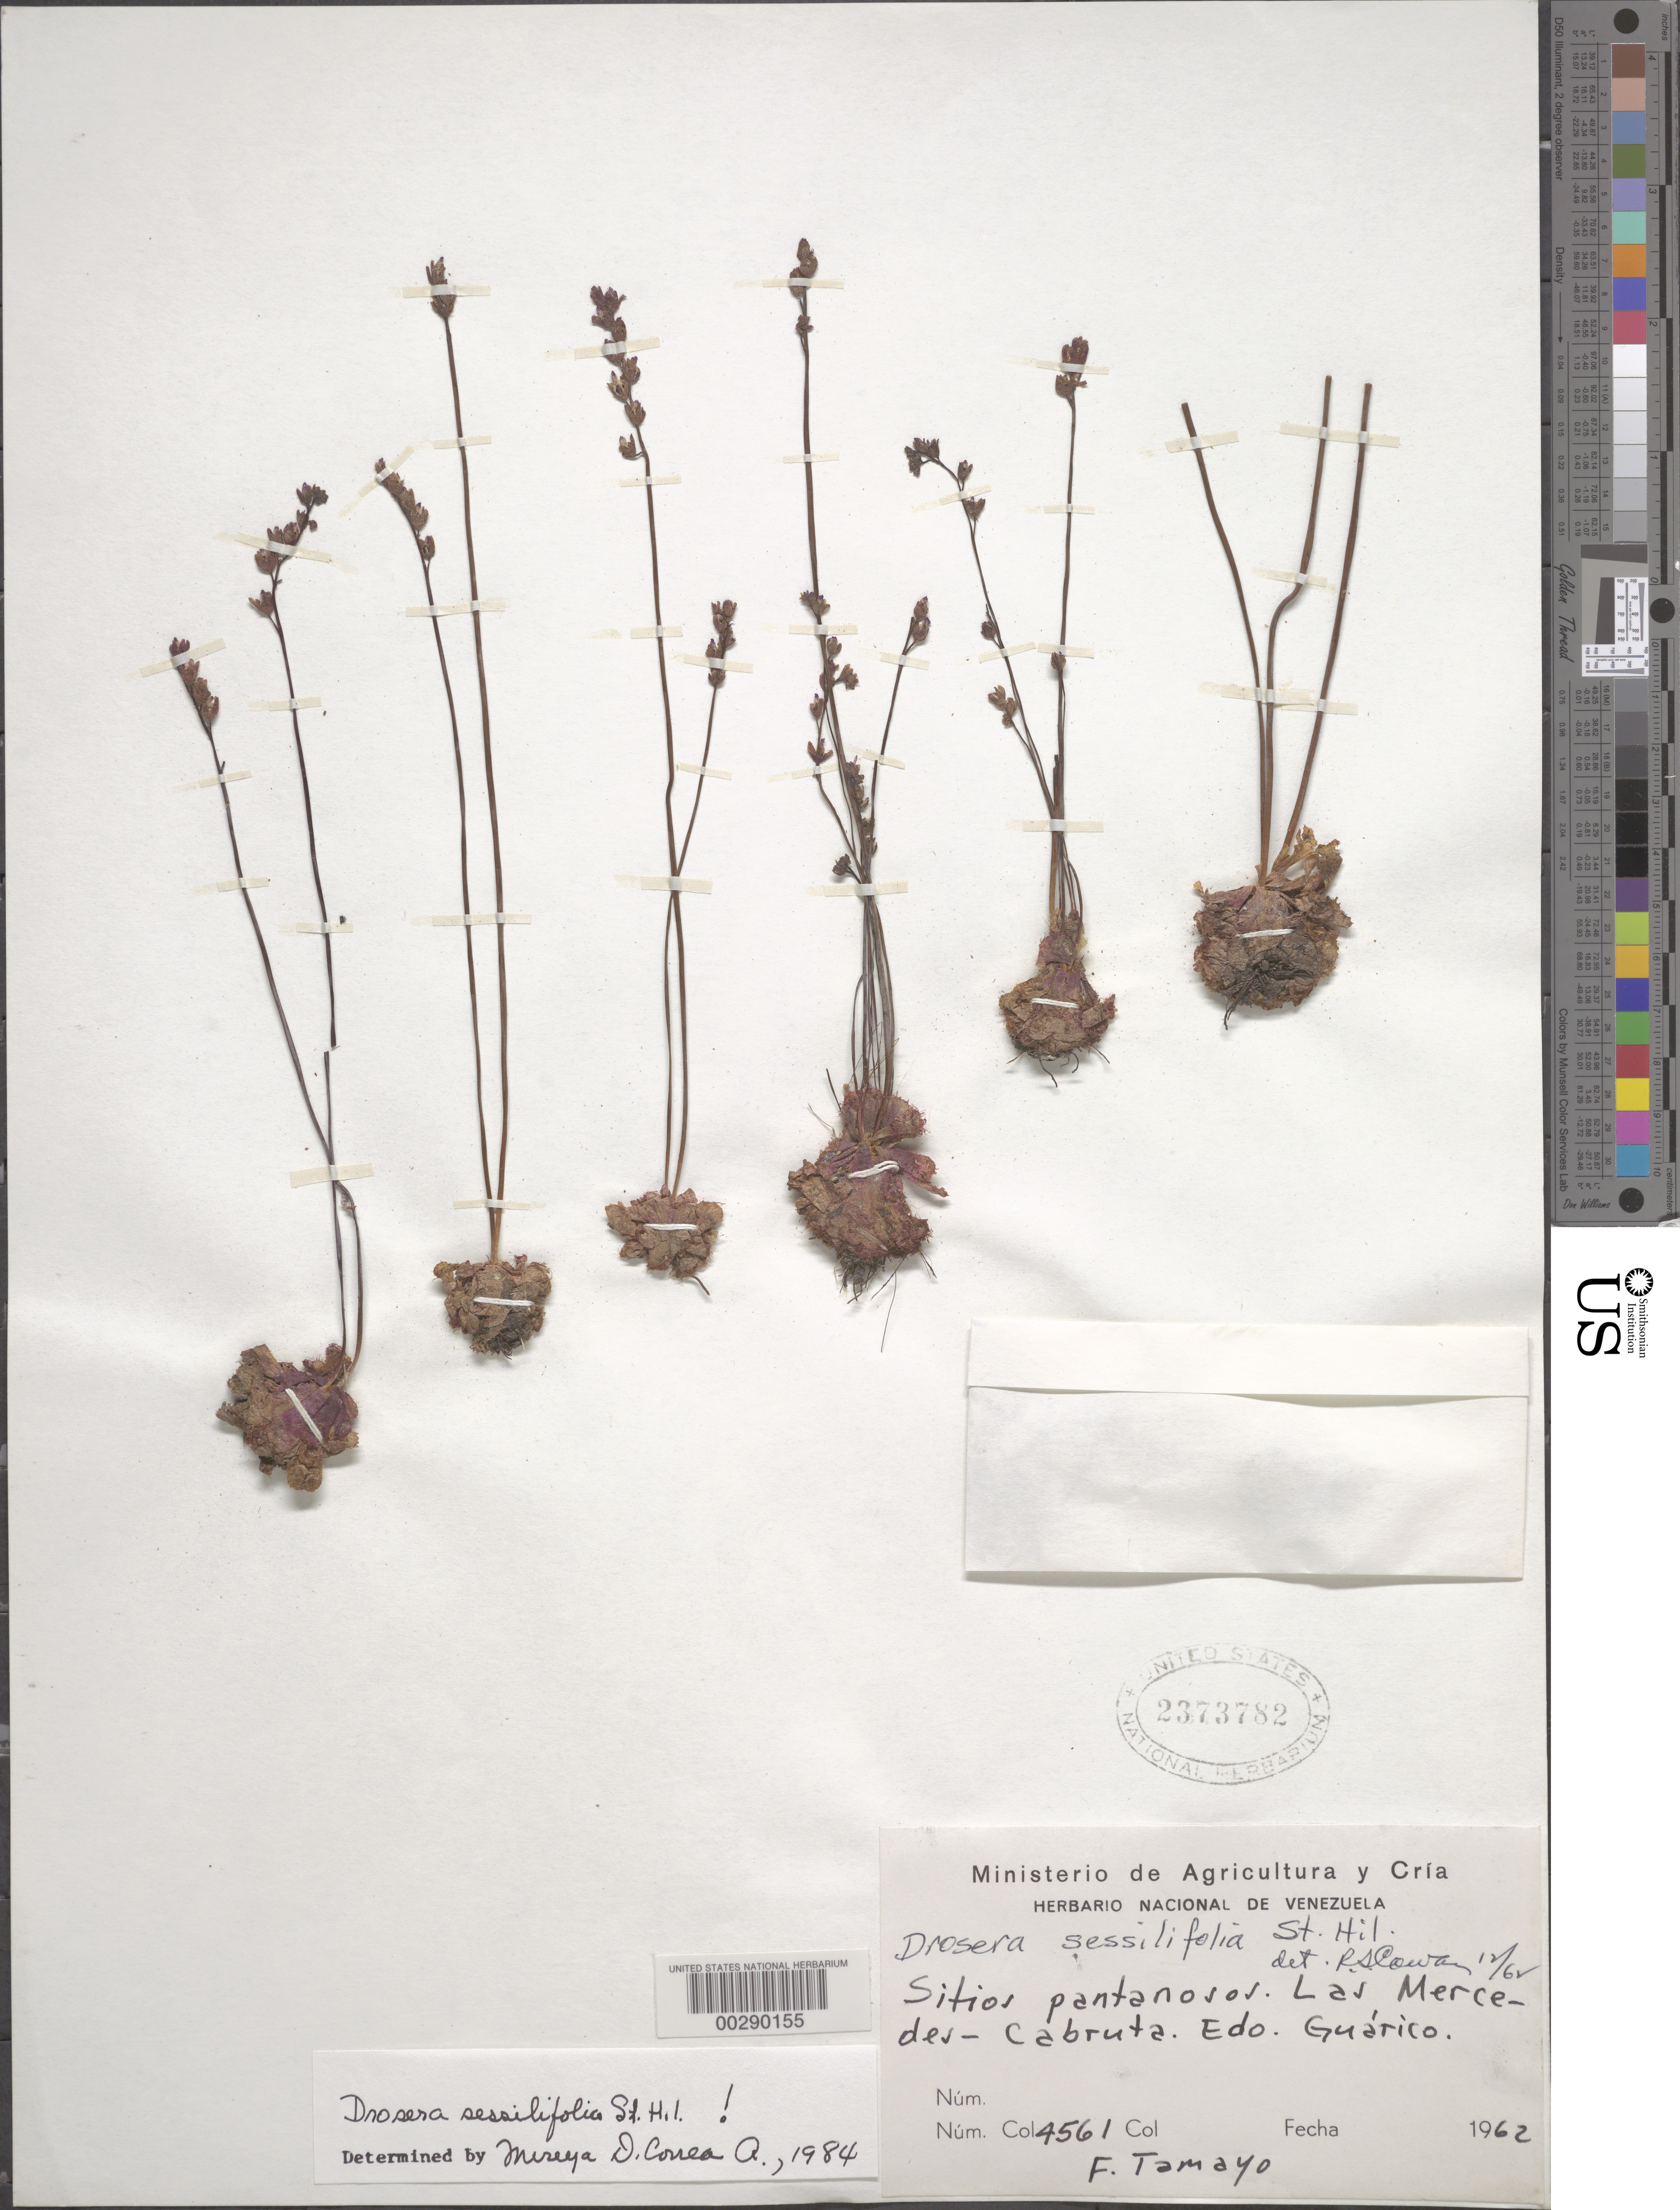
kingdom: Plantae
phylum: Tracheophyta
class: Magnoliopsida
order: Caryophyllales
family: Droseraceae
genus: Drosera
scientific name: Drosera sessilifolia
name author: A. St.-Hil.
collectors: F. Tamayo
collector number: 4561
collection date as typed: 1962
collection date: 1962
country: Venezuela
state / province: Guárico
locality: Las mercedes - cabruta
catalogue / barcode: US 2373782